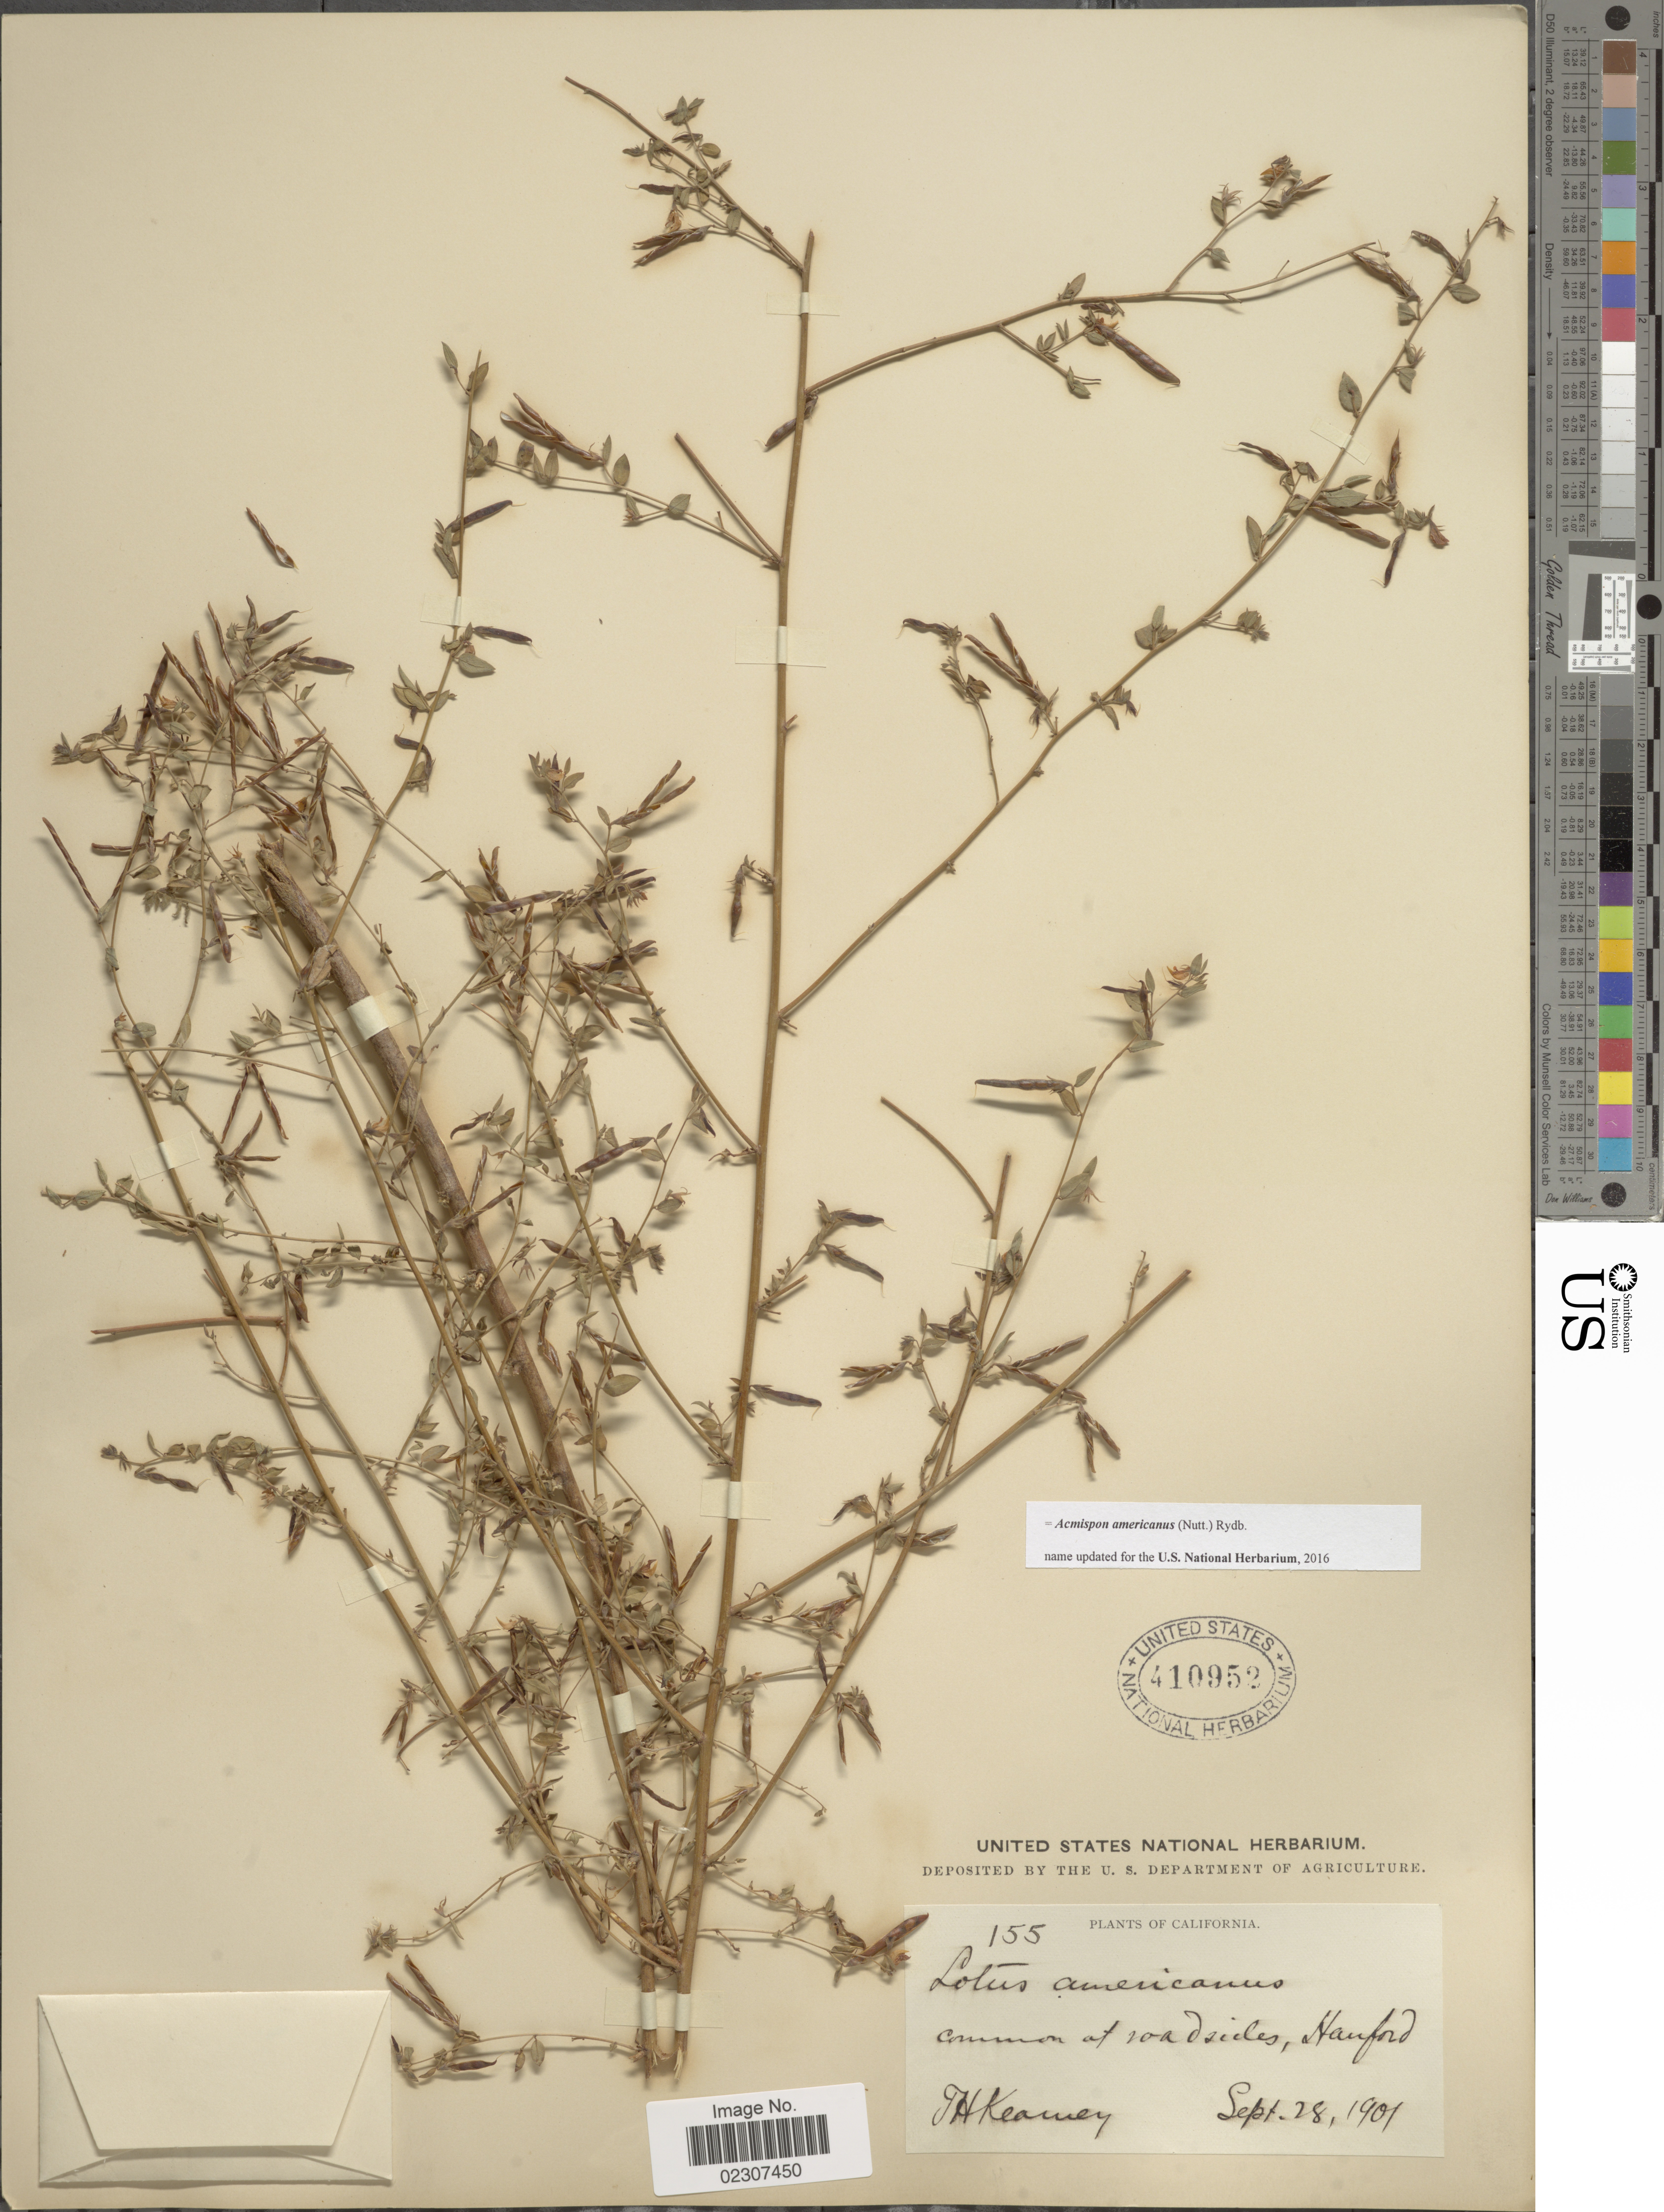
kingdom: Plantae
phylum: Tracheophyta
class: Magnoliopsida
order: Fabales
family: Fabaceae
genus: Acmispon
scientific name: Acmispon americanus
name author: (Nutt.) Rydb.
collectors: T. H. Kearney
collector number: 155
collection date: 1901-09-28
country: United States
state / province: California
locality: California. Common at roadsides, Hanford.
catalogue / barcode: US 410952